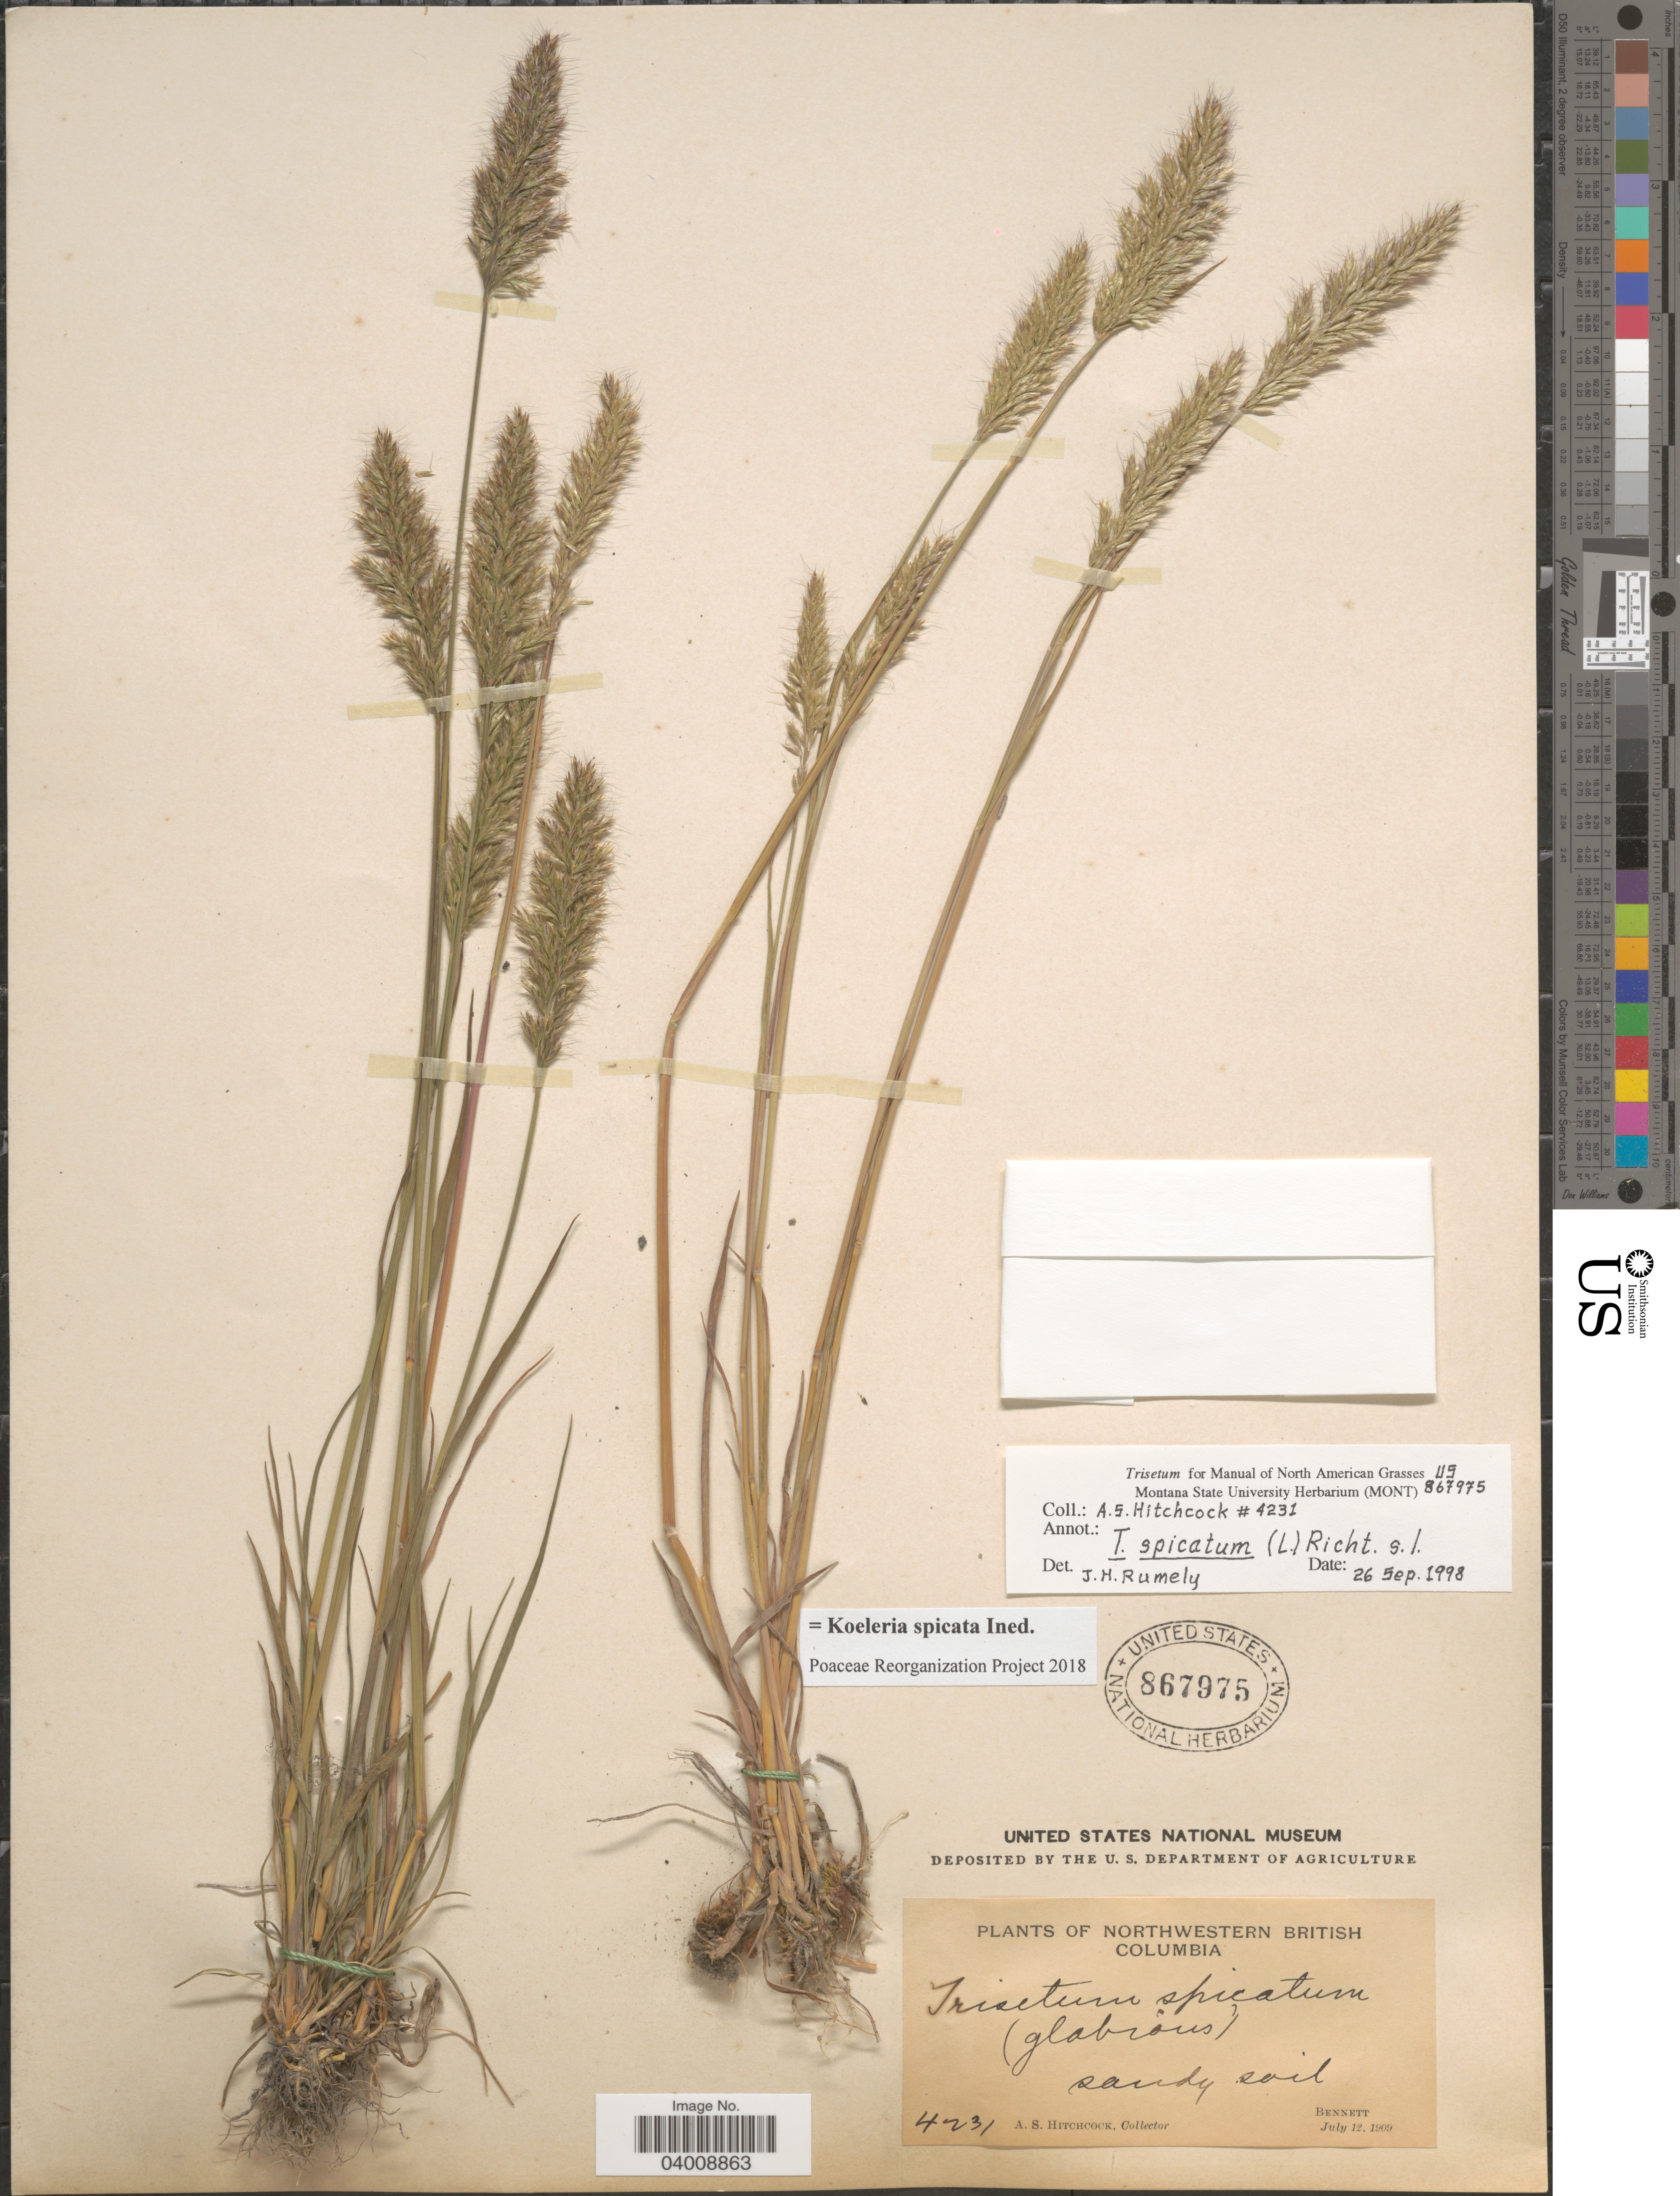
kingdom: Plantae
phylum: Tracheophyta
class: Liliopsida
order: Poales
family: Poaceae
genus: Koeleria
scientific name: Koeleria spicata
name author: (L.) Barberá et al.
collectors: A. S. Hitchcock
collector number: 4231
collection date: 1909-07-12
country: Canada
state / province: British Columbia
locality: Northwestern British Columbia. Bennett.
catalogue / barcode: US 867975